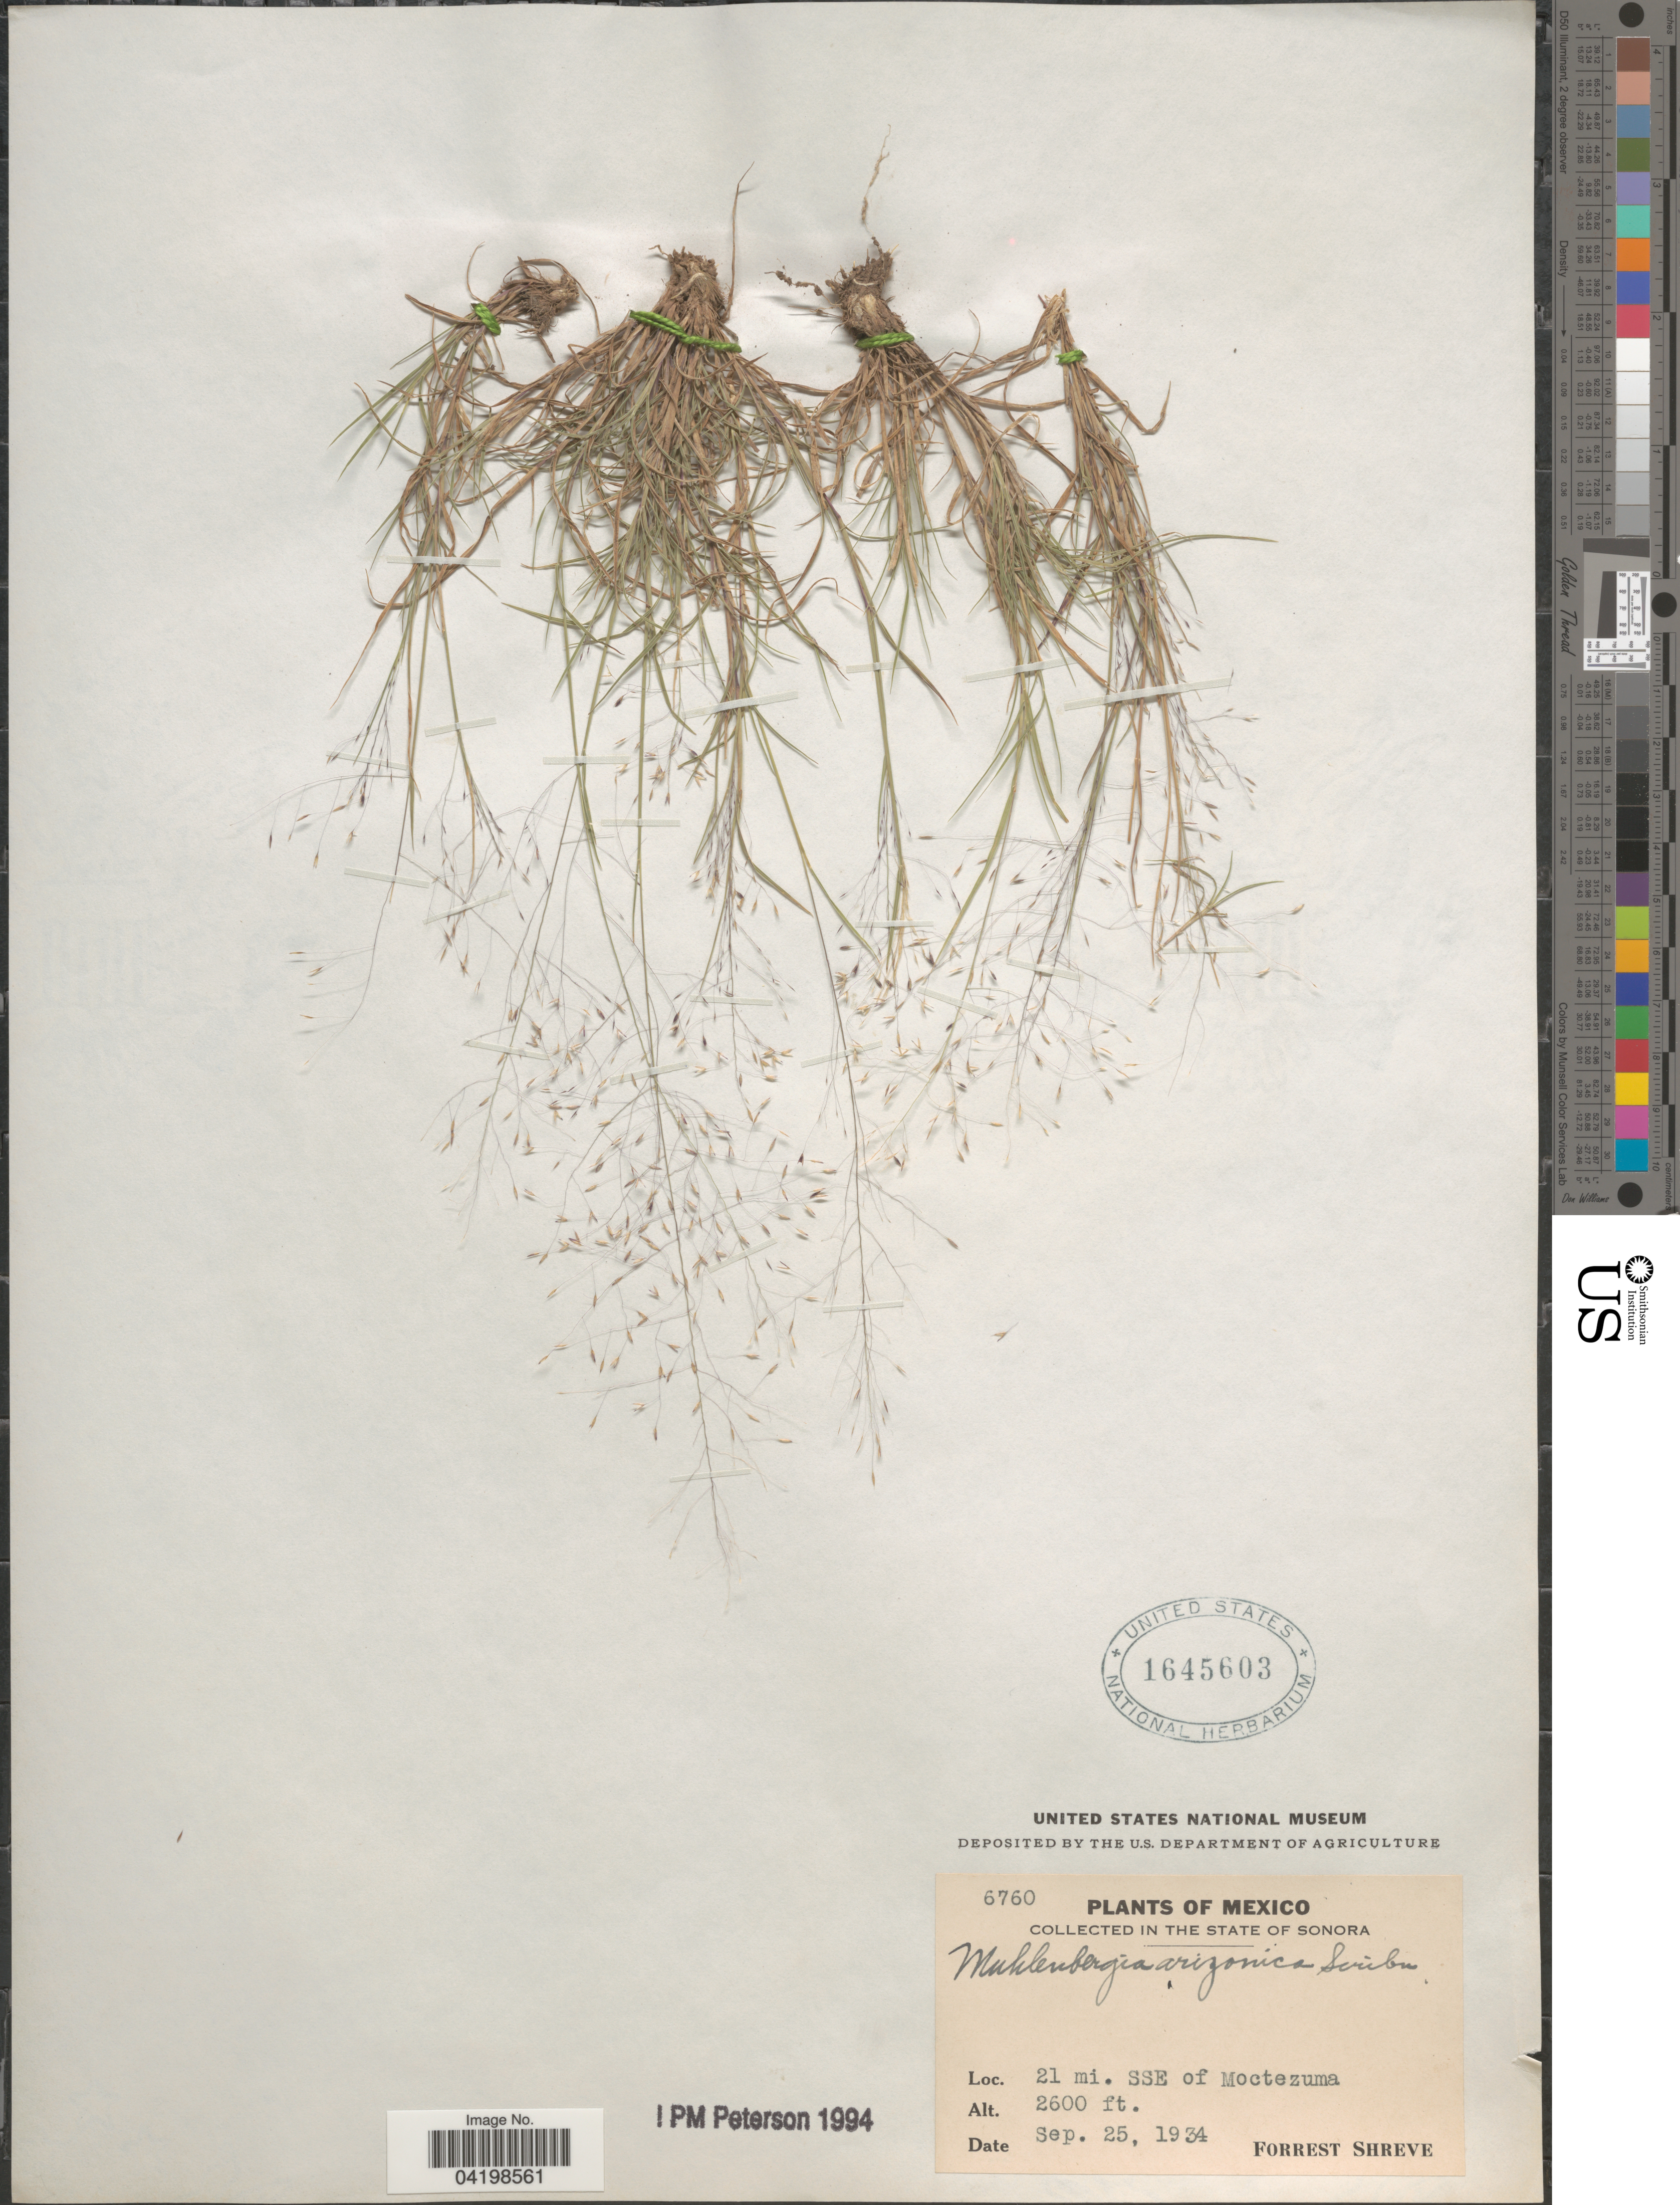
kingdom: Plantae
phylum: Tracheophyta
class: Liliopsida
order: Poales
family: Poaceae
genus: Muhlenbergia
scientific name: Muhlenbergia arizonica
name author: Scribn.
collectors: F. Shreve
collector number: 6760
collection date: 1934-09-25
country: Mexico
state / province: Sonora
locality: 21 mi. SSE of Moctezuma.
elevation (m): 792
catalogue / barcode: US 1645603